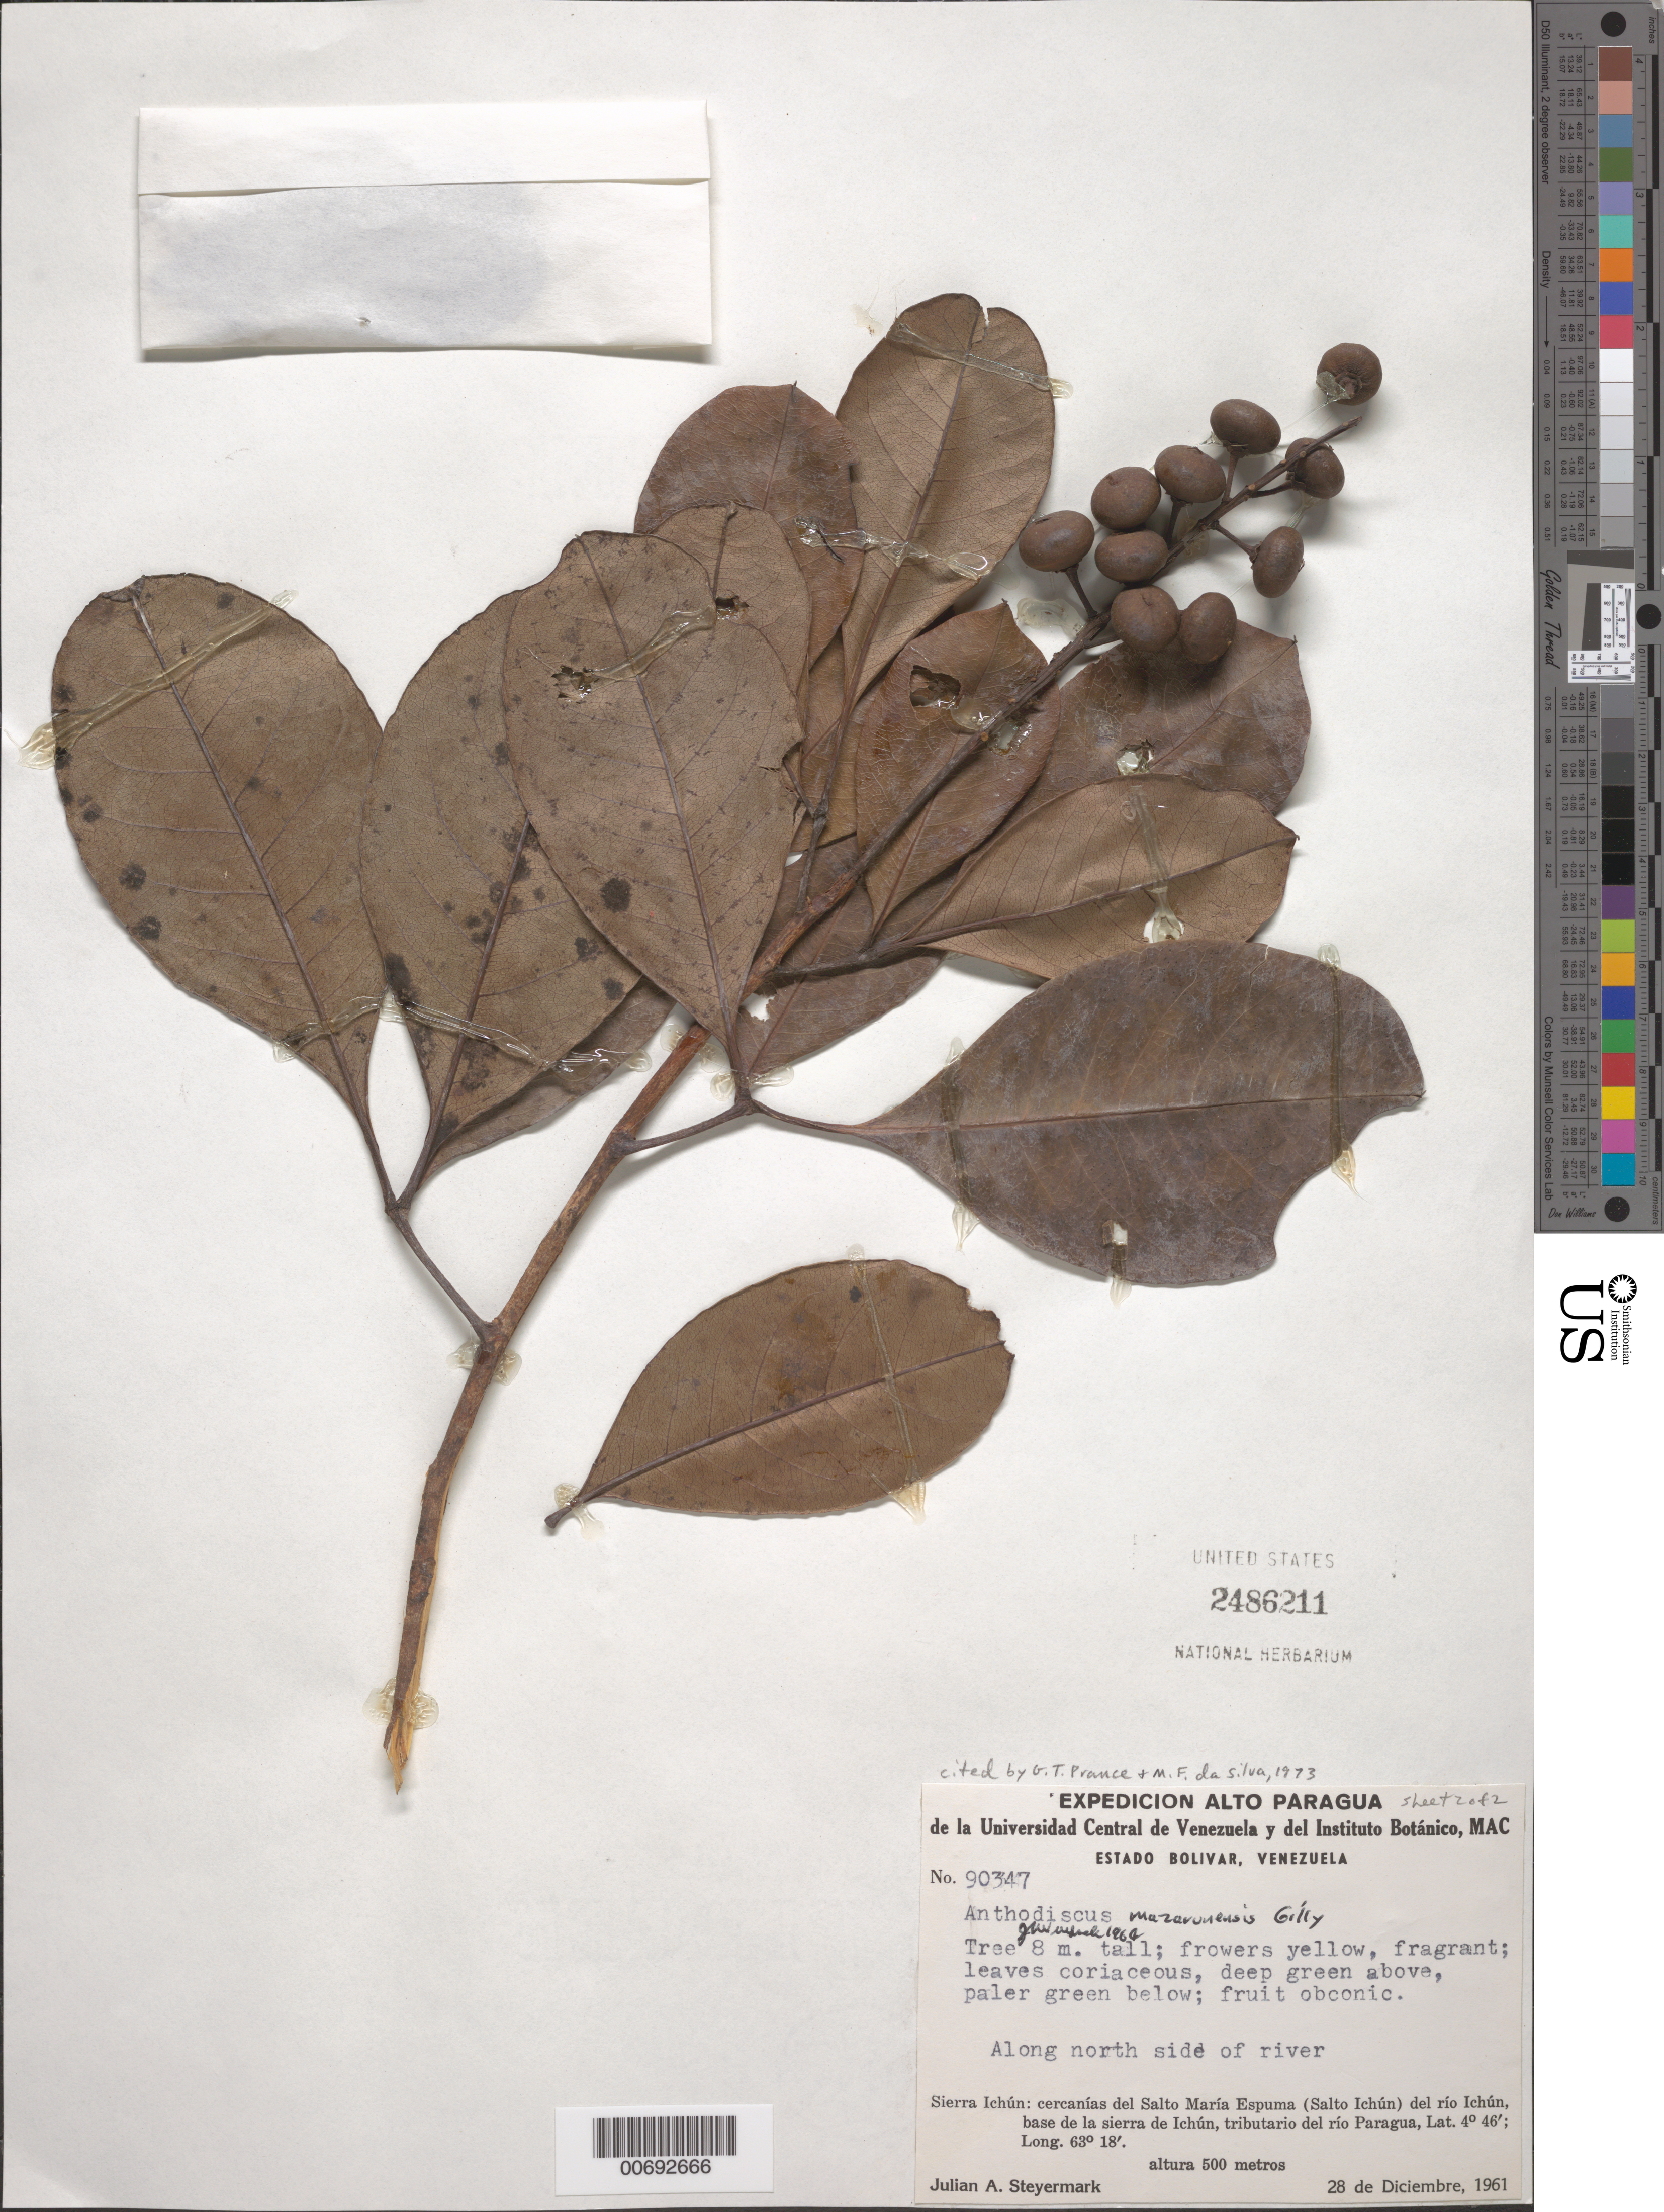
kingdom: Plantae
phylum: Tracheophyta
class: Magnoliopsida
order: Malpighiales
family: Caryocaraceae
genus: Anthodiscus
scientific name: Anthodiscus mazarunensis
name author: Gilly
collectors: J. Steyermark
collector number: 90347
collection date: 1961-12-28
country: Venezuela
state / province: Bolivar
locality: Alto Paragua. Along north side of river. Sierra Ichún: cercanías del Salto María Espuma (Salto Ichún) del río Ichún, base de la sierra de Ichún, tributario del río Paragua.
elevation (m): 500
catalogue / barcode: US 2486211